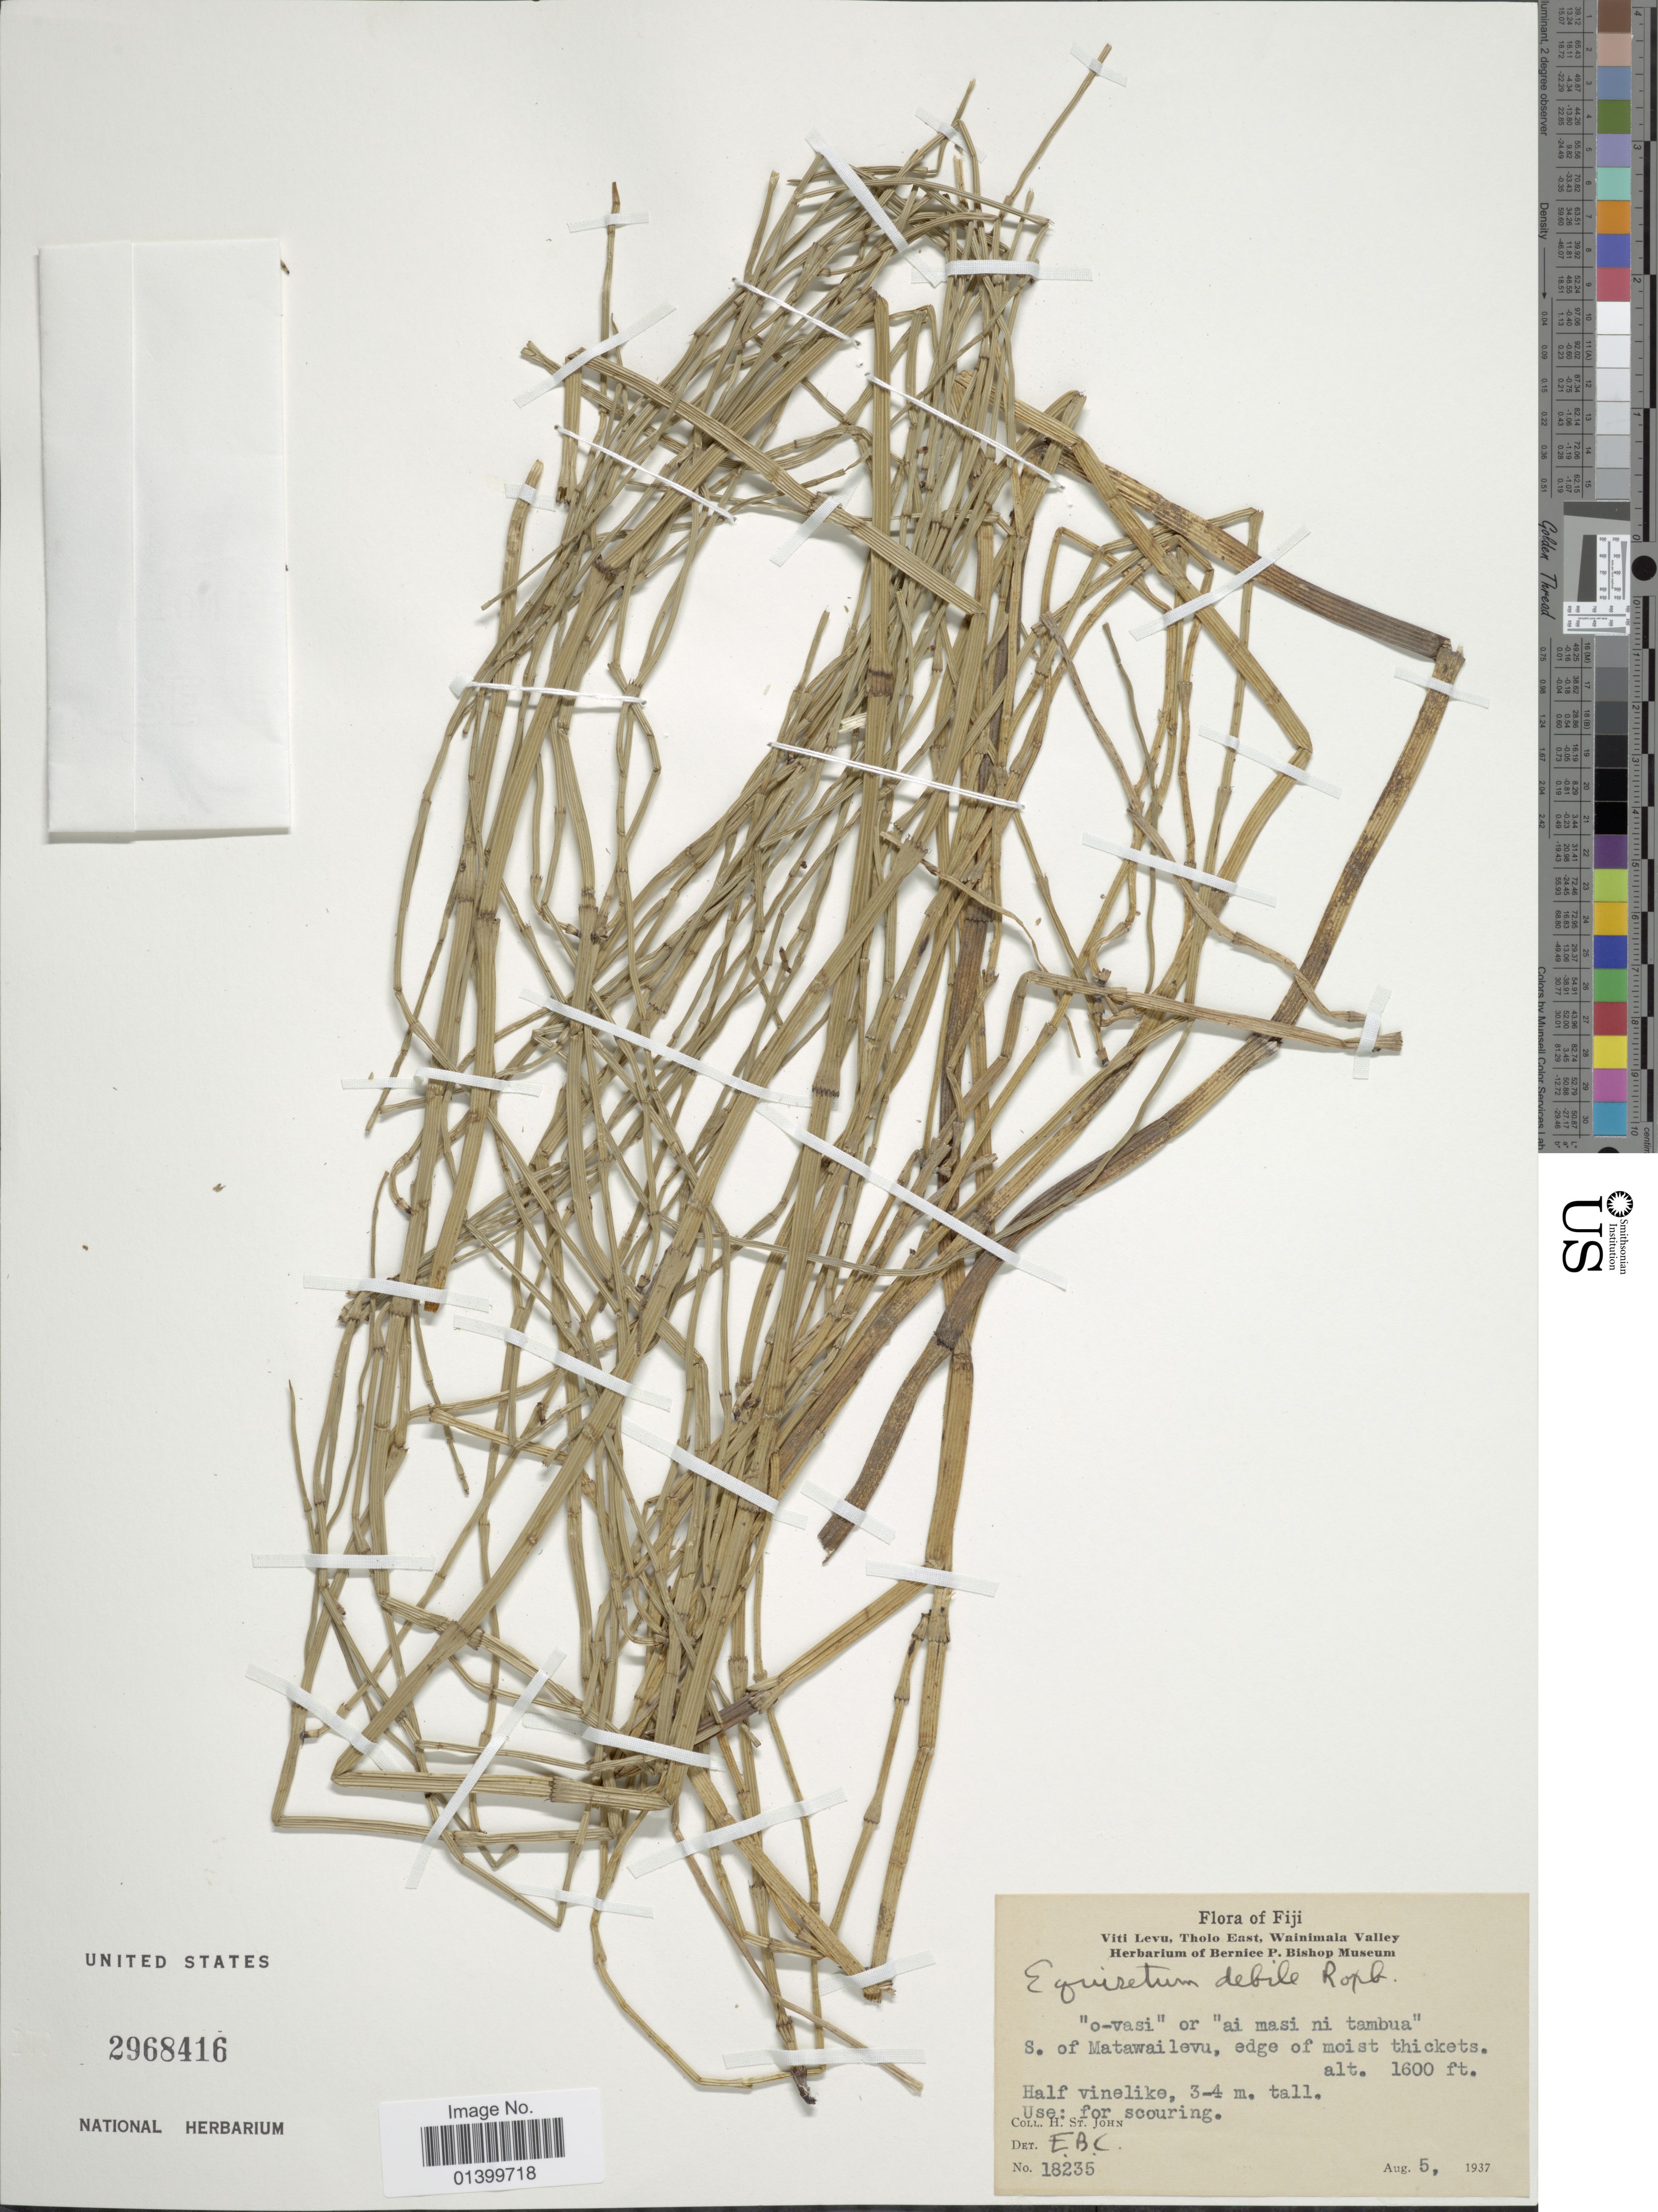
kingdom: Plantae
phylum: Tracheophyta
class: Polypodiopsida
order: Equisetales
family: Equisetaceae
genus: Equisetum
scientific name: Equisetum ramosissimum subsp. debile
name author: (Roxb. ex Vaucher) Hauke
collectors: H. St. John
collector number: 18235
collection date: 1937-08-05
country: Fiji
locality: Flora of Fiji. Viti Levu, Tholo East, Wainimala Valley. S. of Matawailevu, edge of moist thickets. Half vinelike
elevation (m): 488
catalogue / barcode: US 2968416